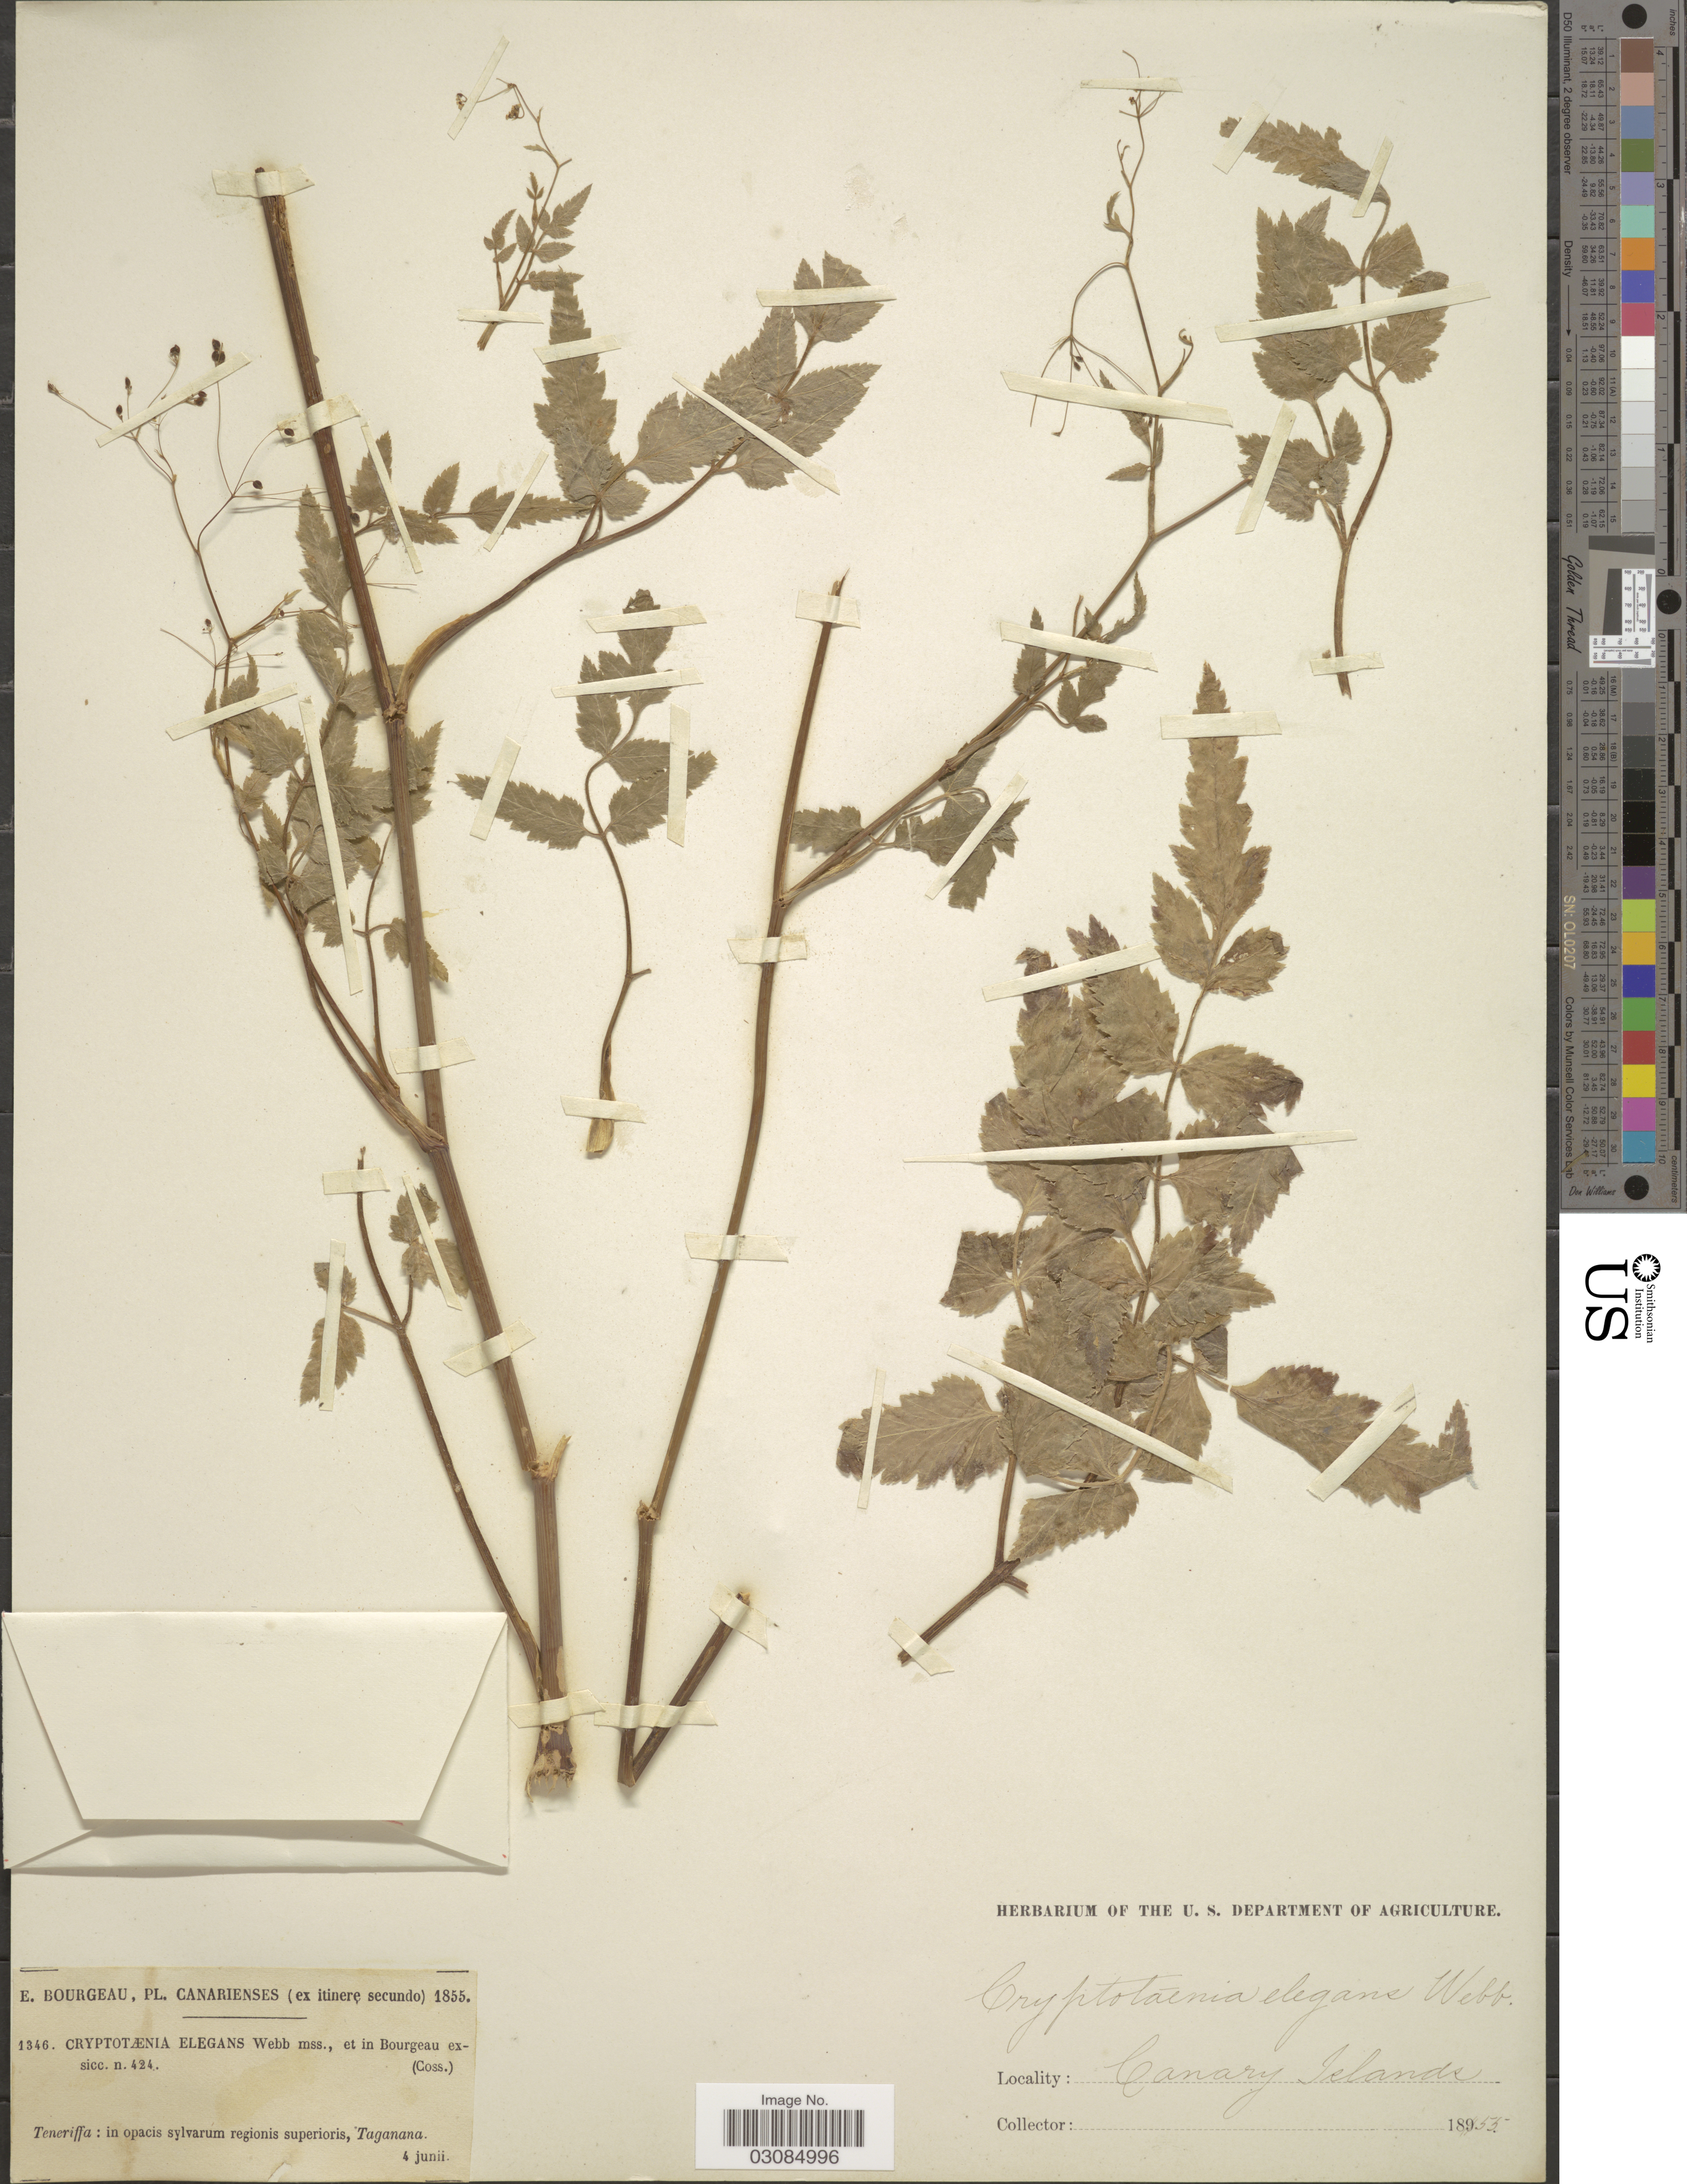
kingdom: Plantae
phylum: Tracheophyta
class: Magnoliopsida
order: Apiales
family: Apiaceae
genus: Cryptotaenia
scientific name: Cryptotaenia elegans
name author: Webb ex Bolle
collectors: E. Bourgeau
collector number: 1346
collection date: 1855-06-04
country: Spain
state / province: Canarias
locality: Canarienses. Teneriffa: in opacis sylvarum regionis superioris, Taganana.